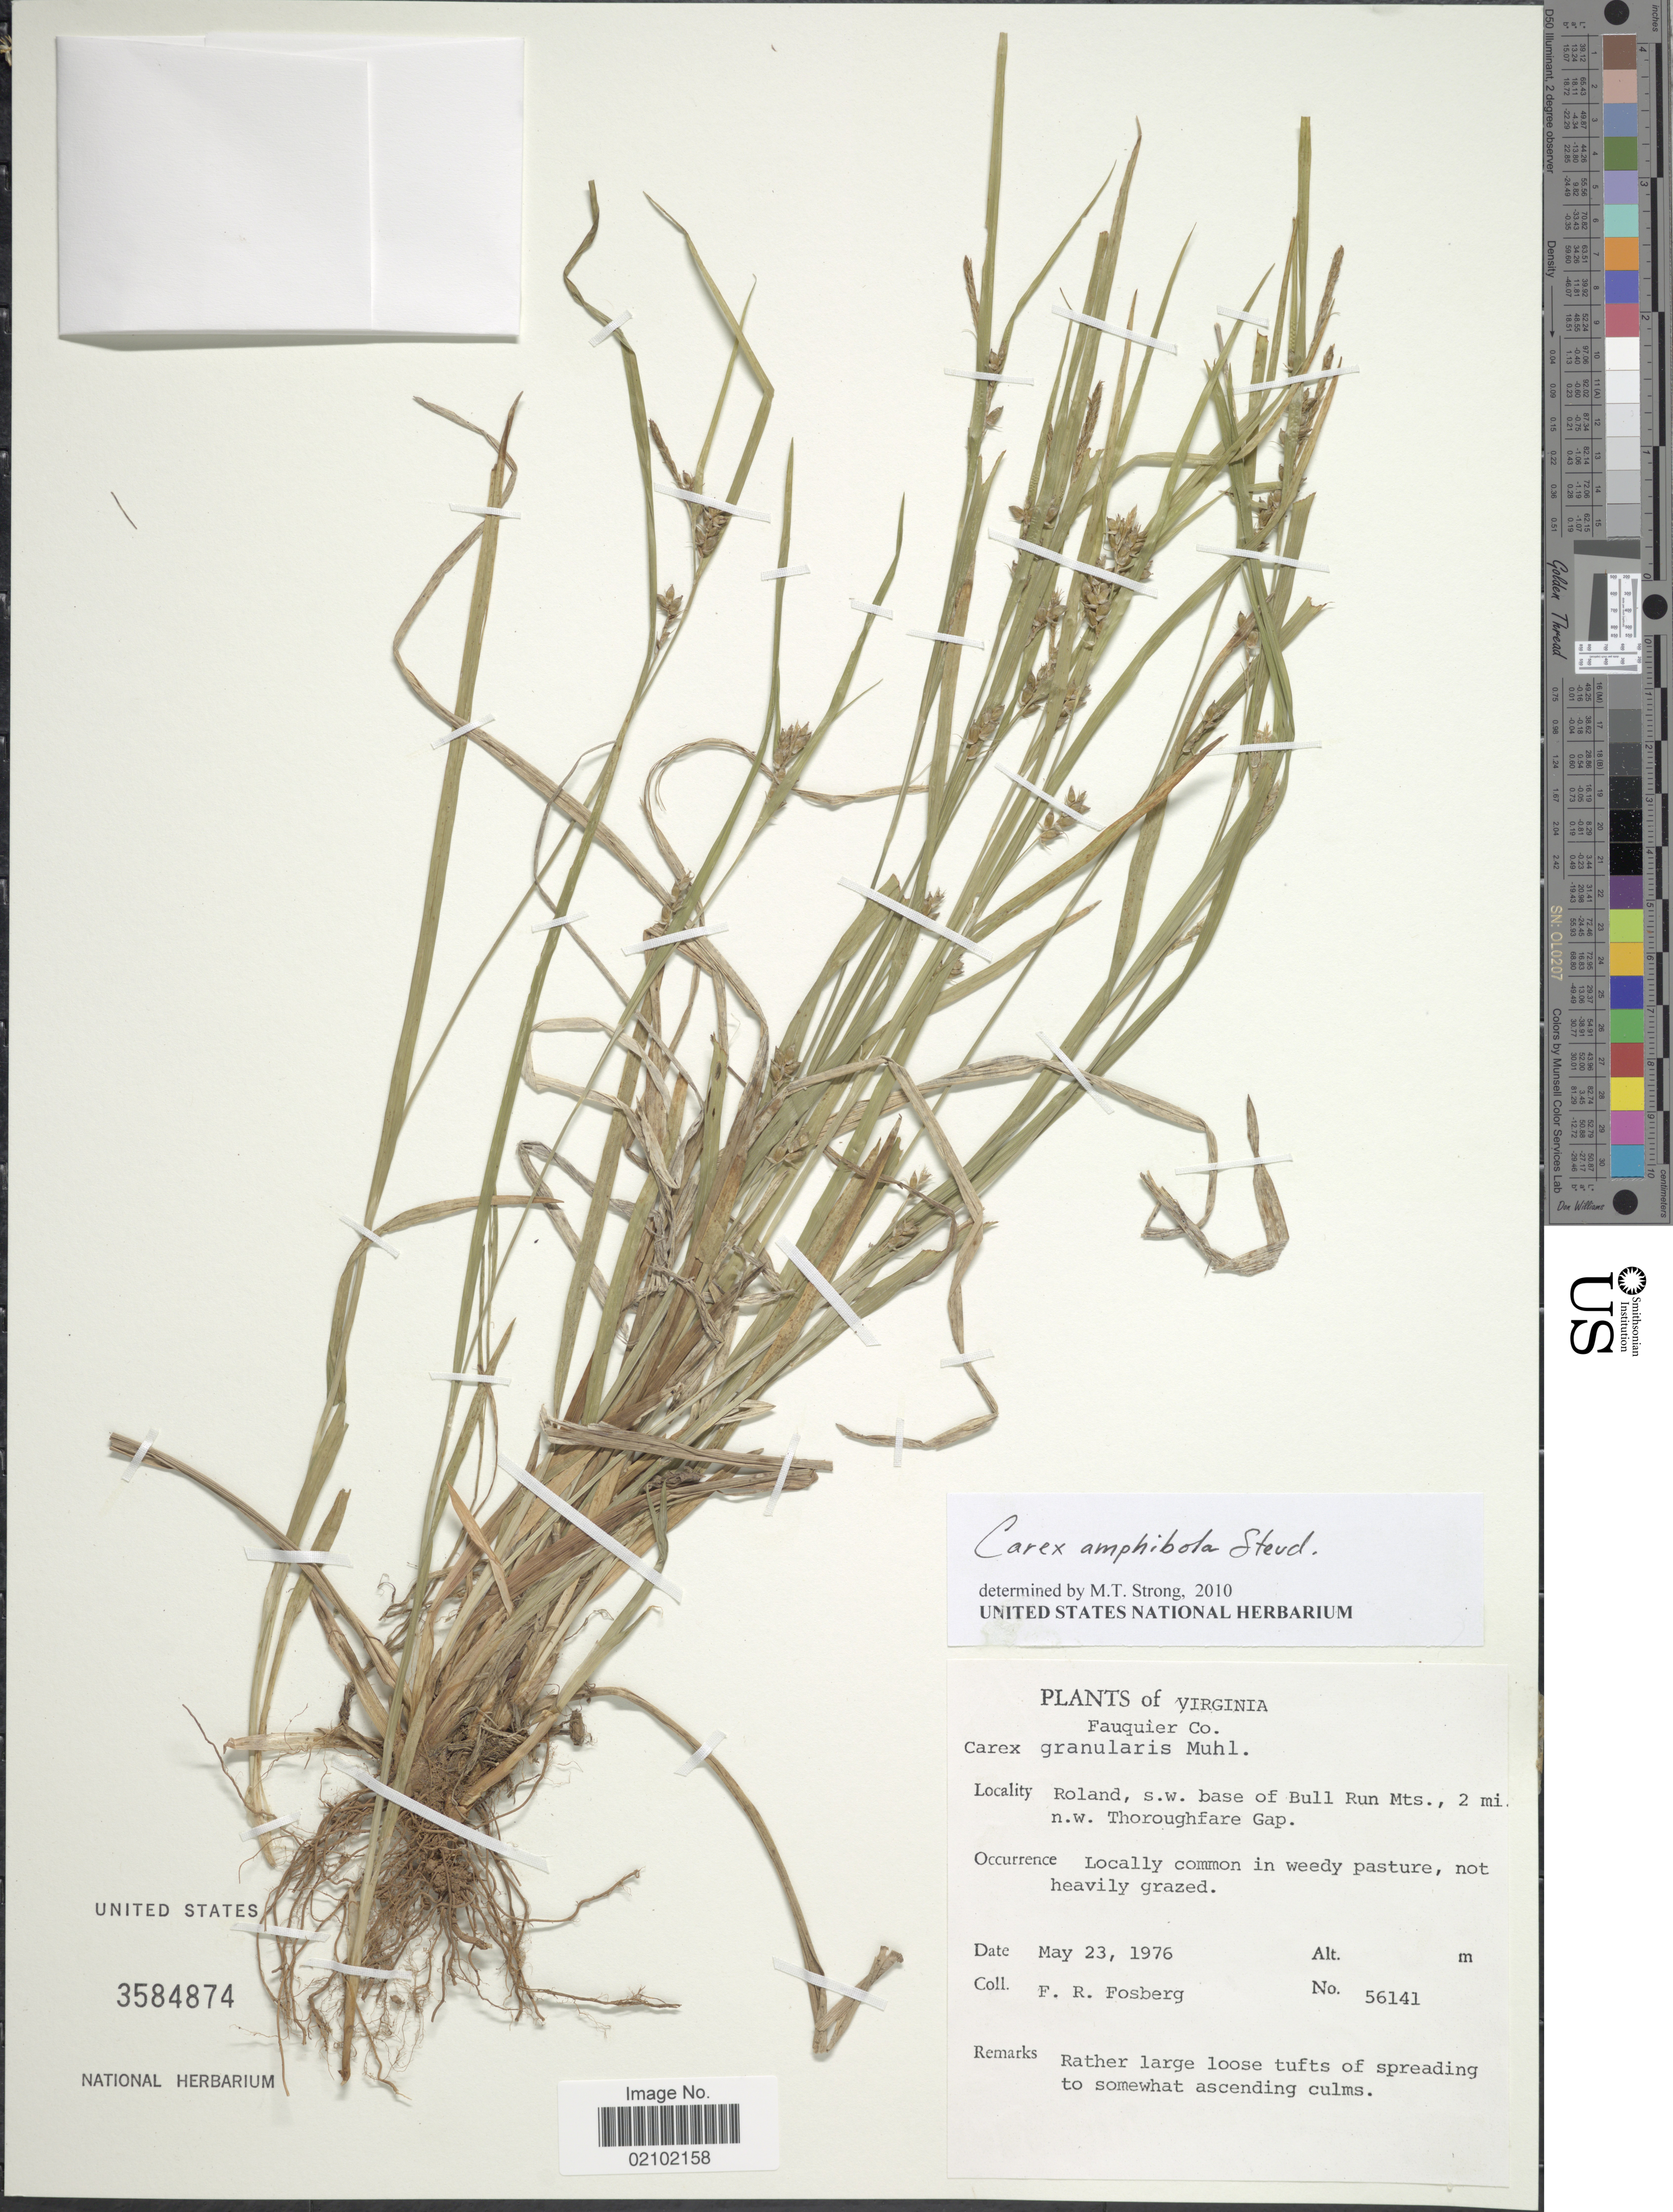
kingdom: Plantae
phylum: Tracheophyta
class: Liliopsida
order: Poales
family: Cyperaceae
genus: Carex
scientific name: Carex amphibola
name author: Steud.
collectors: F. R. Fosberg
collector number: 56141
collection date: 1976-05-23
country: United States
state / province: Virginia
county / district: Fauquier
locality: Fauguier Co. Roland, s.w. base of Bull Run Mts., 2 mi n.w. Thoroughfare Gap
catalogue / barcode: US 3584874